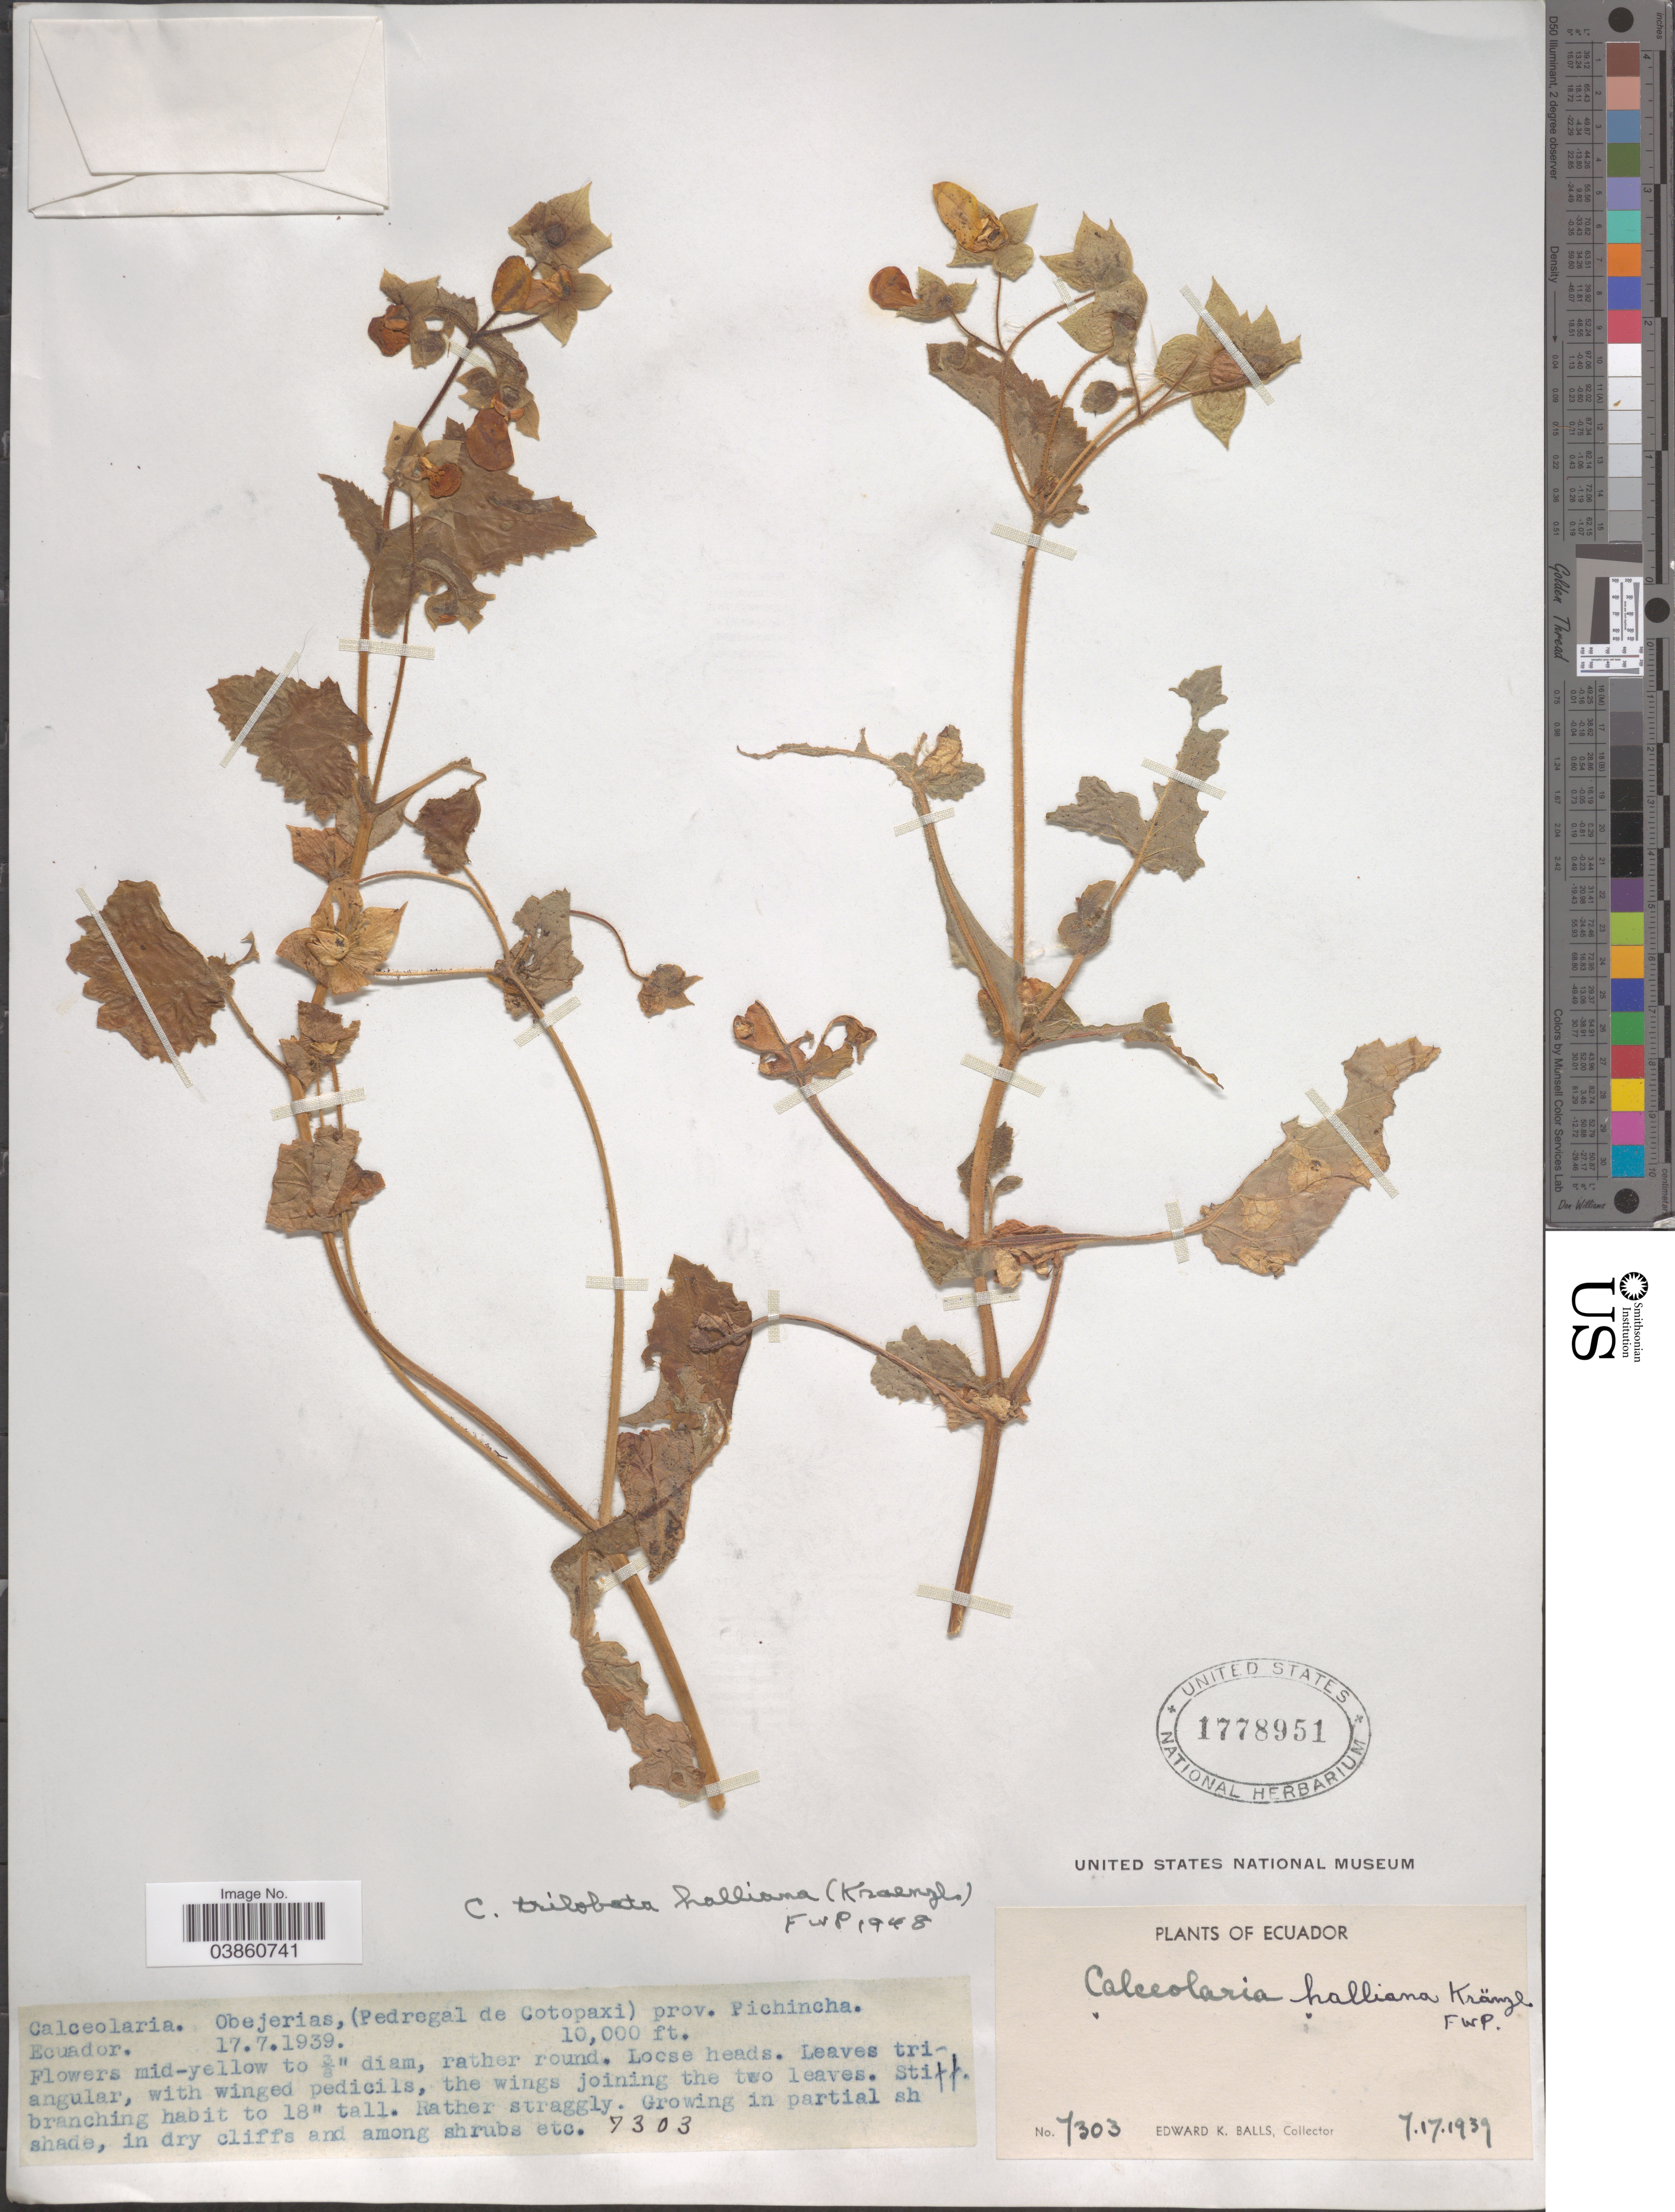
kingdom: Plantae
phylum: Tracheophyta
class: Magnoliopsida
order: Lamiales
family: Calceolariaceae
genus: Calceolaria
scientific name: Calceolaria trilobata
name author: Hemsl.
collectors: E. K. Balls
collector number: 7303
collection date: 1939-07-17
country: Ecuador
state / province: Pichincha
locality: (Pedregal de Cotopaxi).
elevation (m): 3048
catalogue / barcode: US 1778951